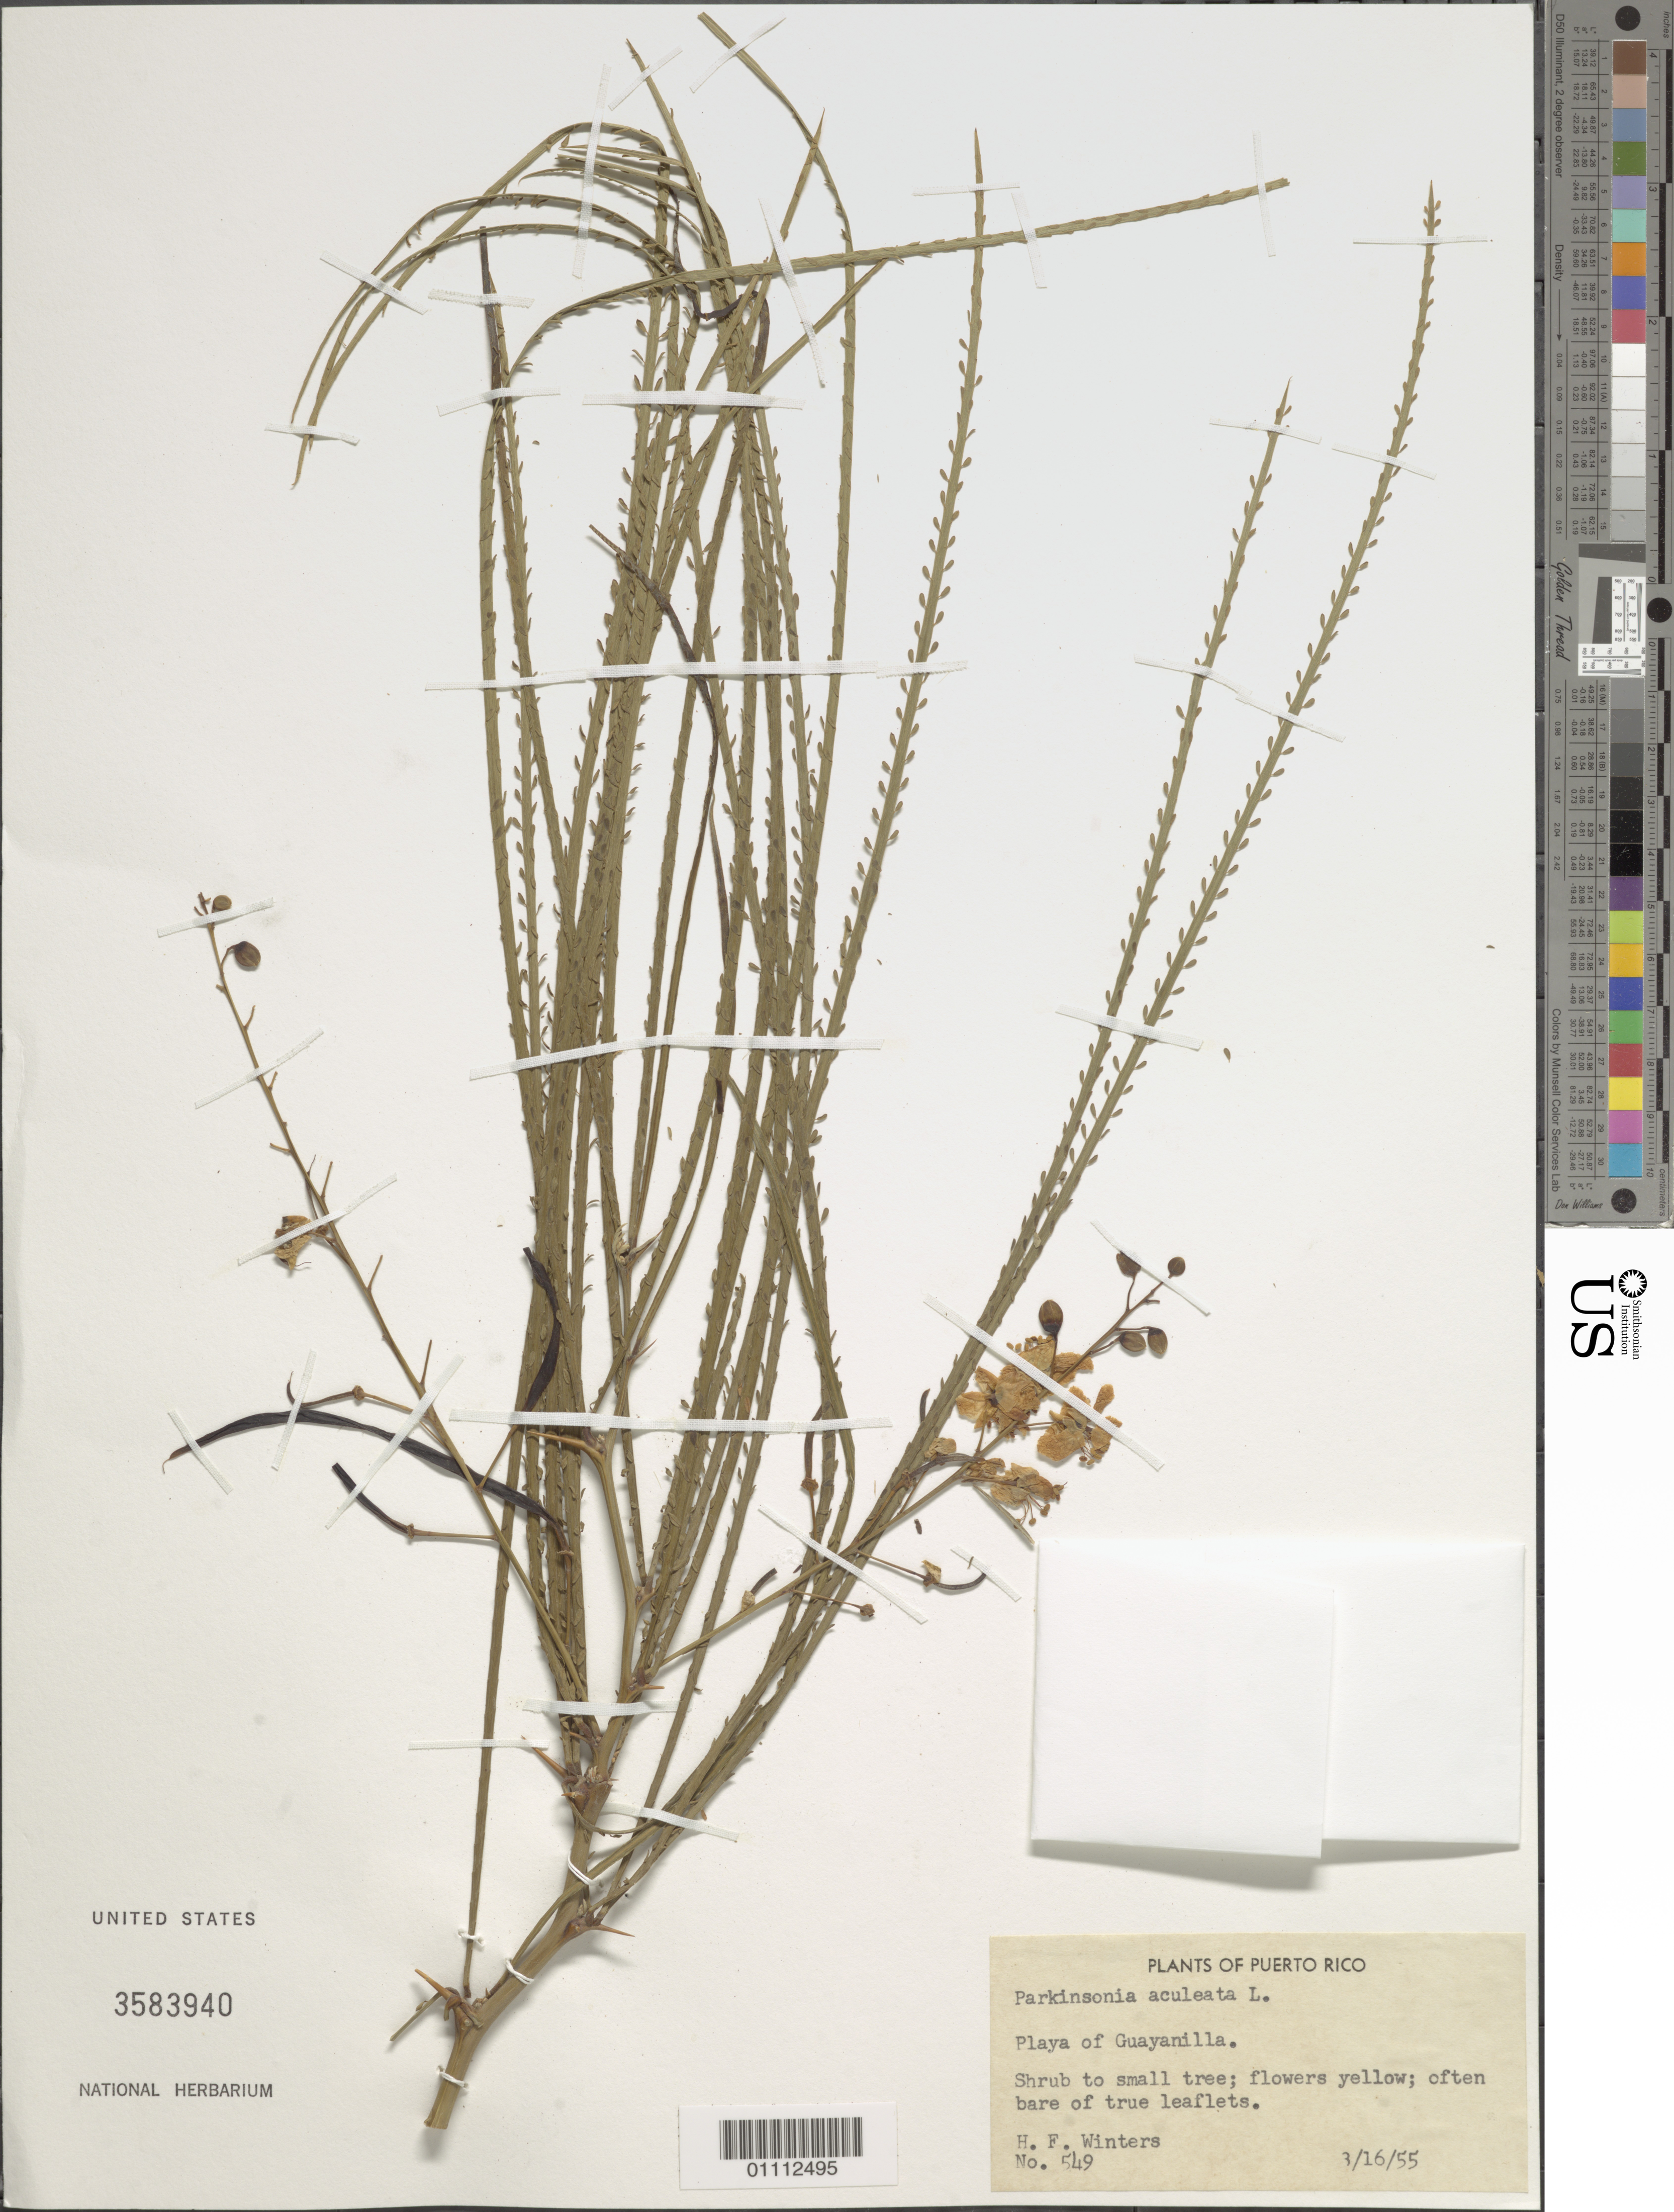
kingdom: Plantae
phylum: Tracheophyta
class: Magnoliopsida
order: Fabales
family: Fabaceae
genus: Parkinsonia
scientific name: Parkinsonia aculeata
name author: L.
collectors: H. Winters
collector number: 549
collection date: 1955-03-16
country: Puerto Rico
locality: Playa of Guayanilla.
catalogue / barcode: US 3583940